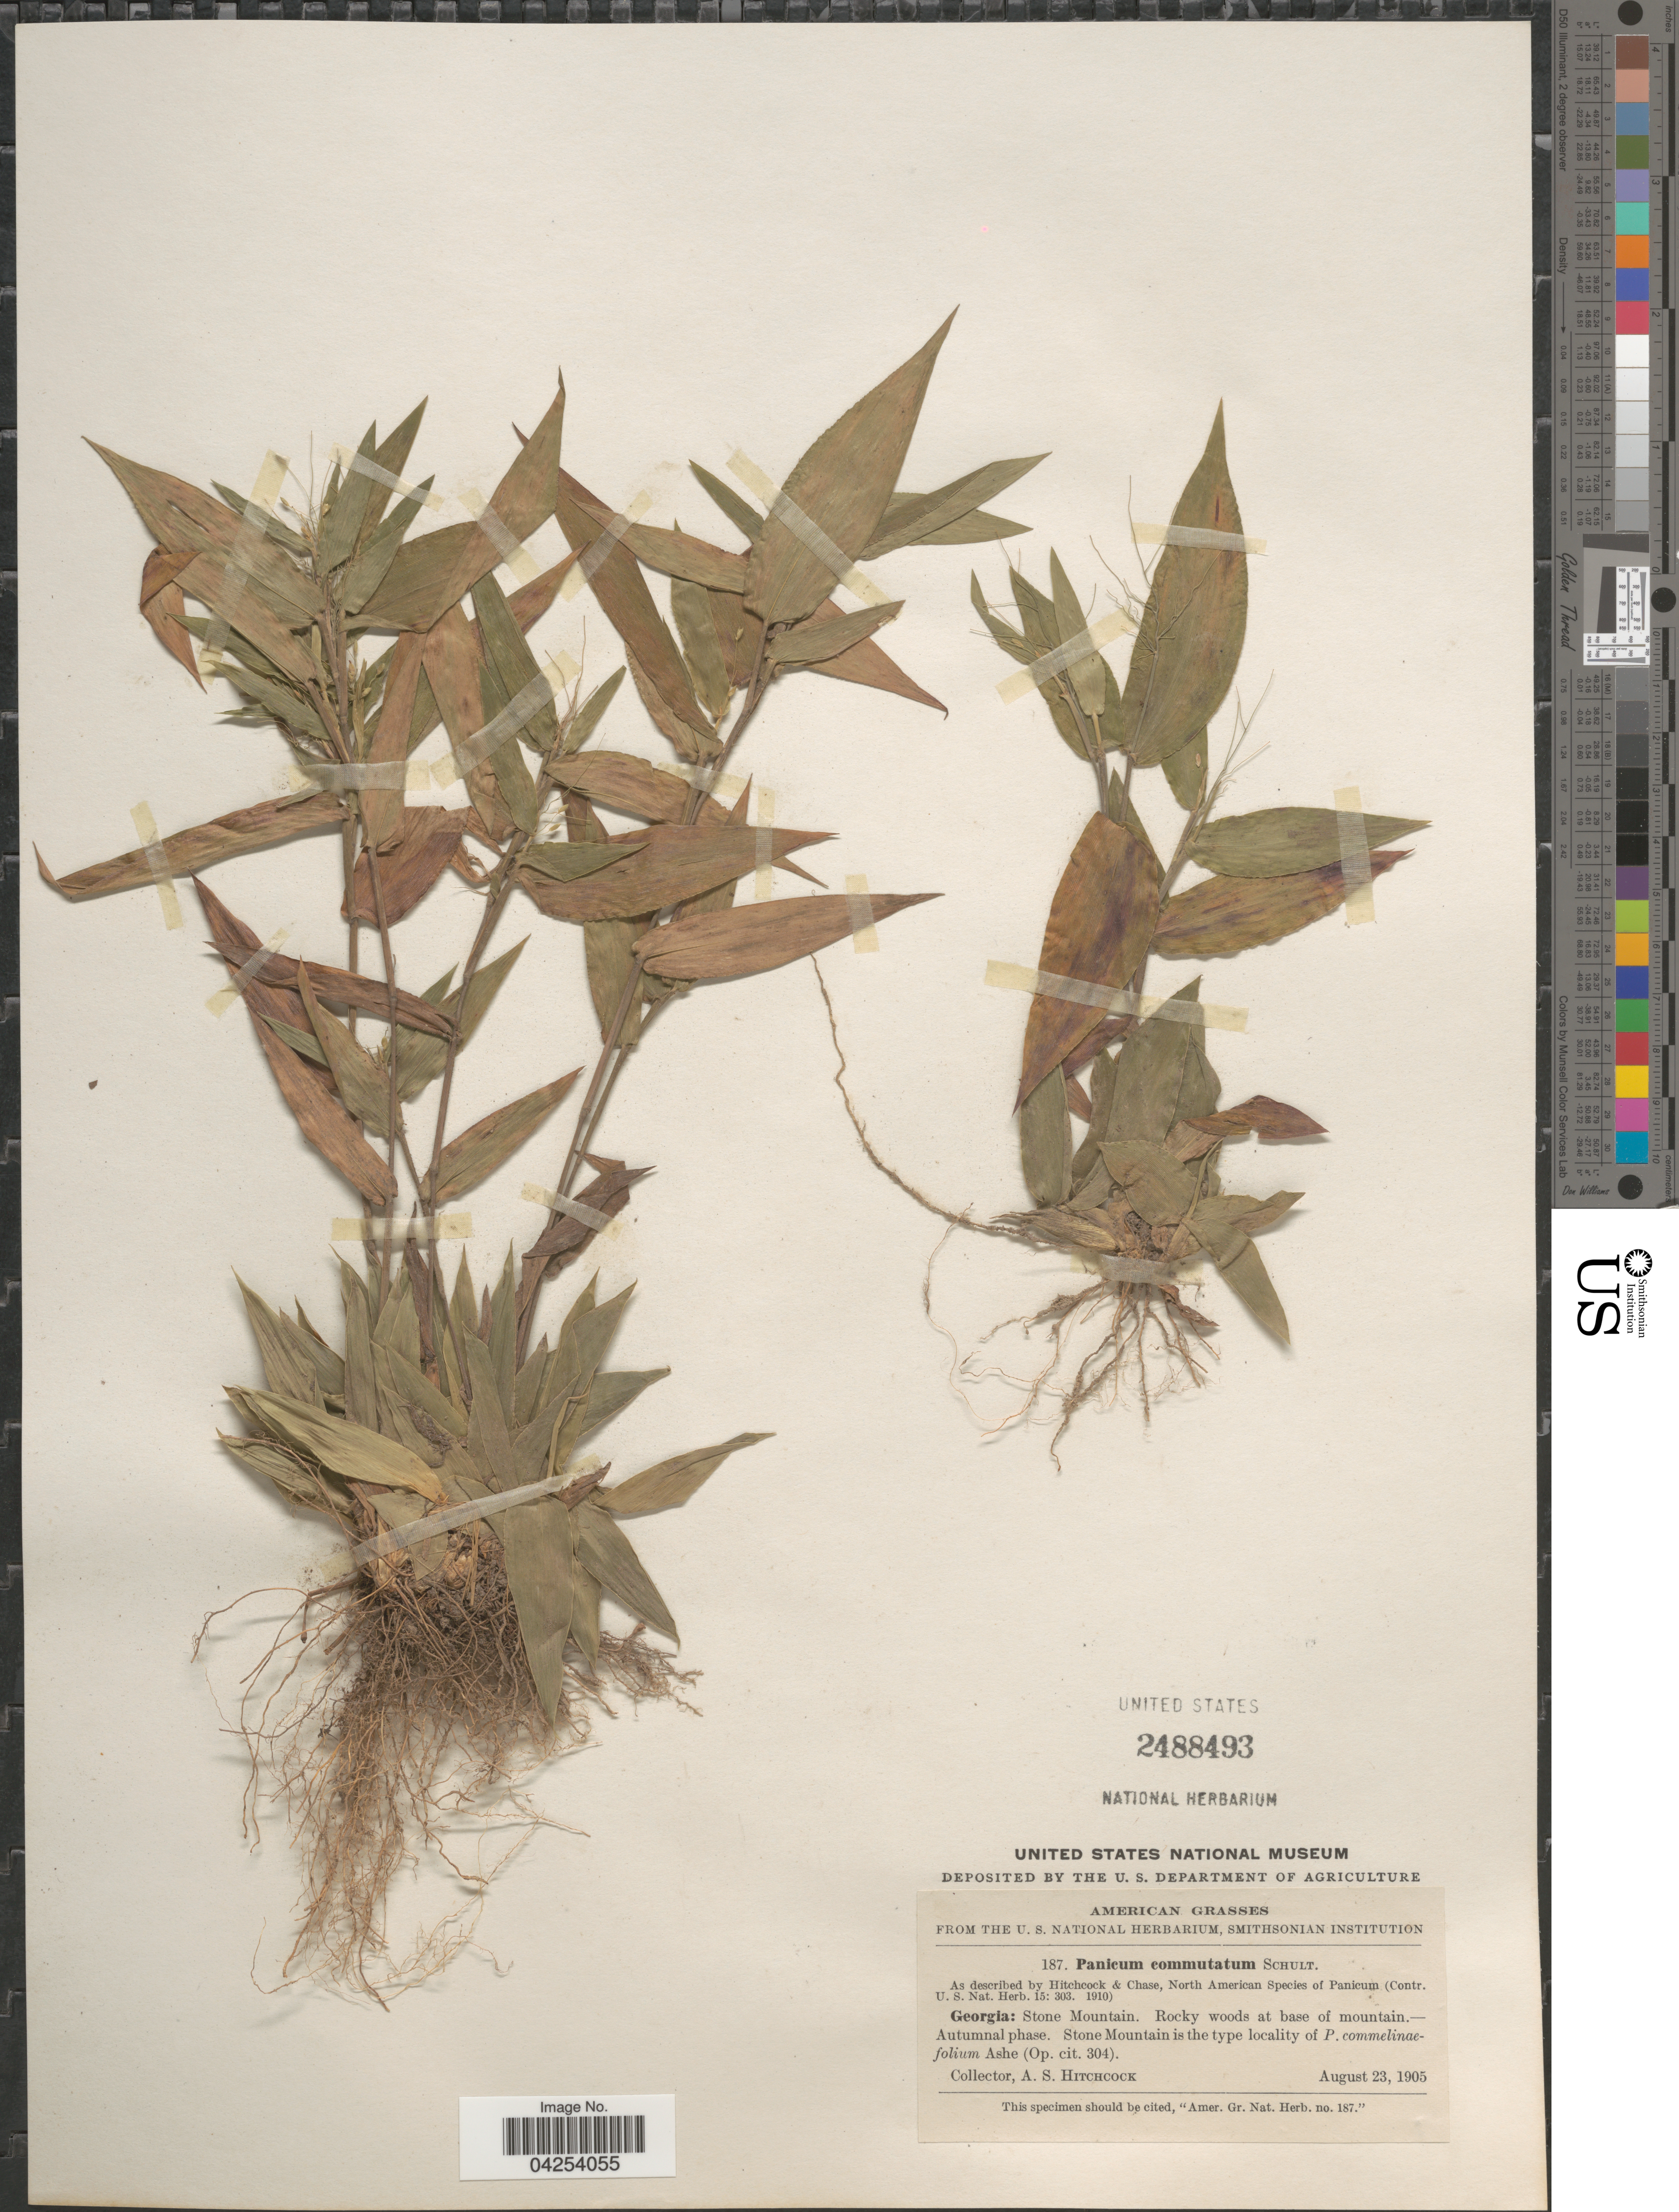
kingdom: Plantae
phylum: Tracheophyta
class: Liliopsida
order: Poales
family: Poaceae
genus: Dichanthelium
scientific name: Dichanthelium commutatum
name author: (Schult.) Gould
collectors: A. S. Hitchcock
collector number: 187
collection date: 1905-08-23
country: United States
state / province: Georgia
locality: Stone Mountain. Rocky woods at base of mountain.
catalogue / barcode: US 2488493